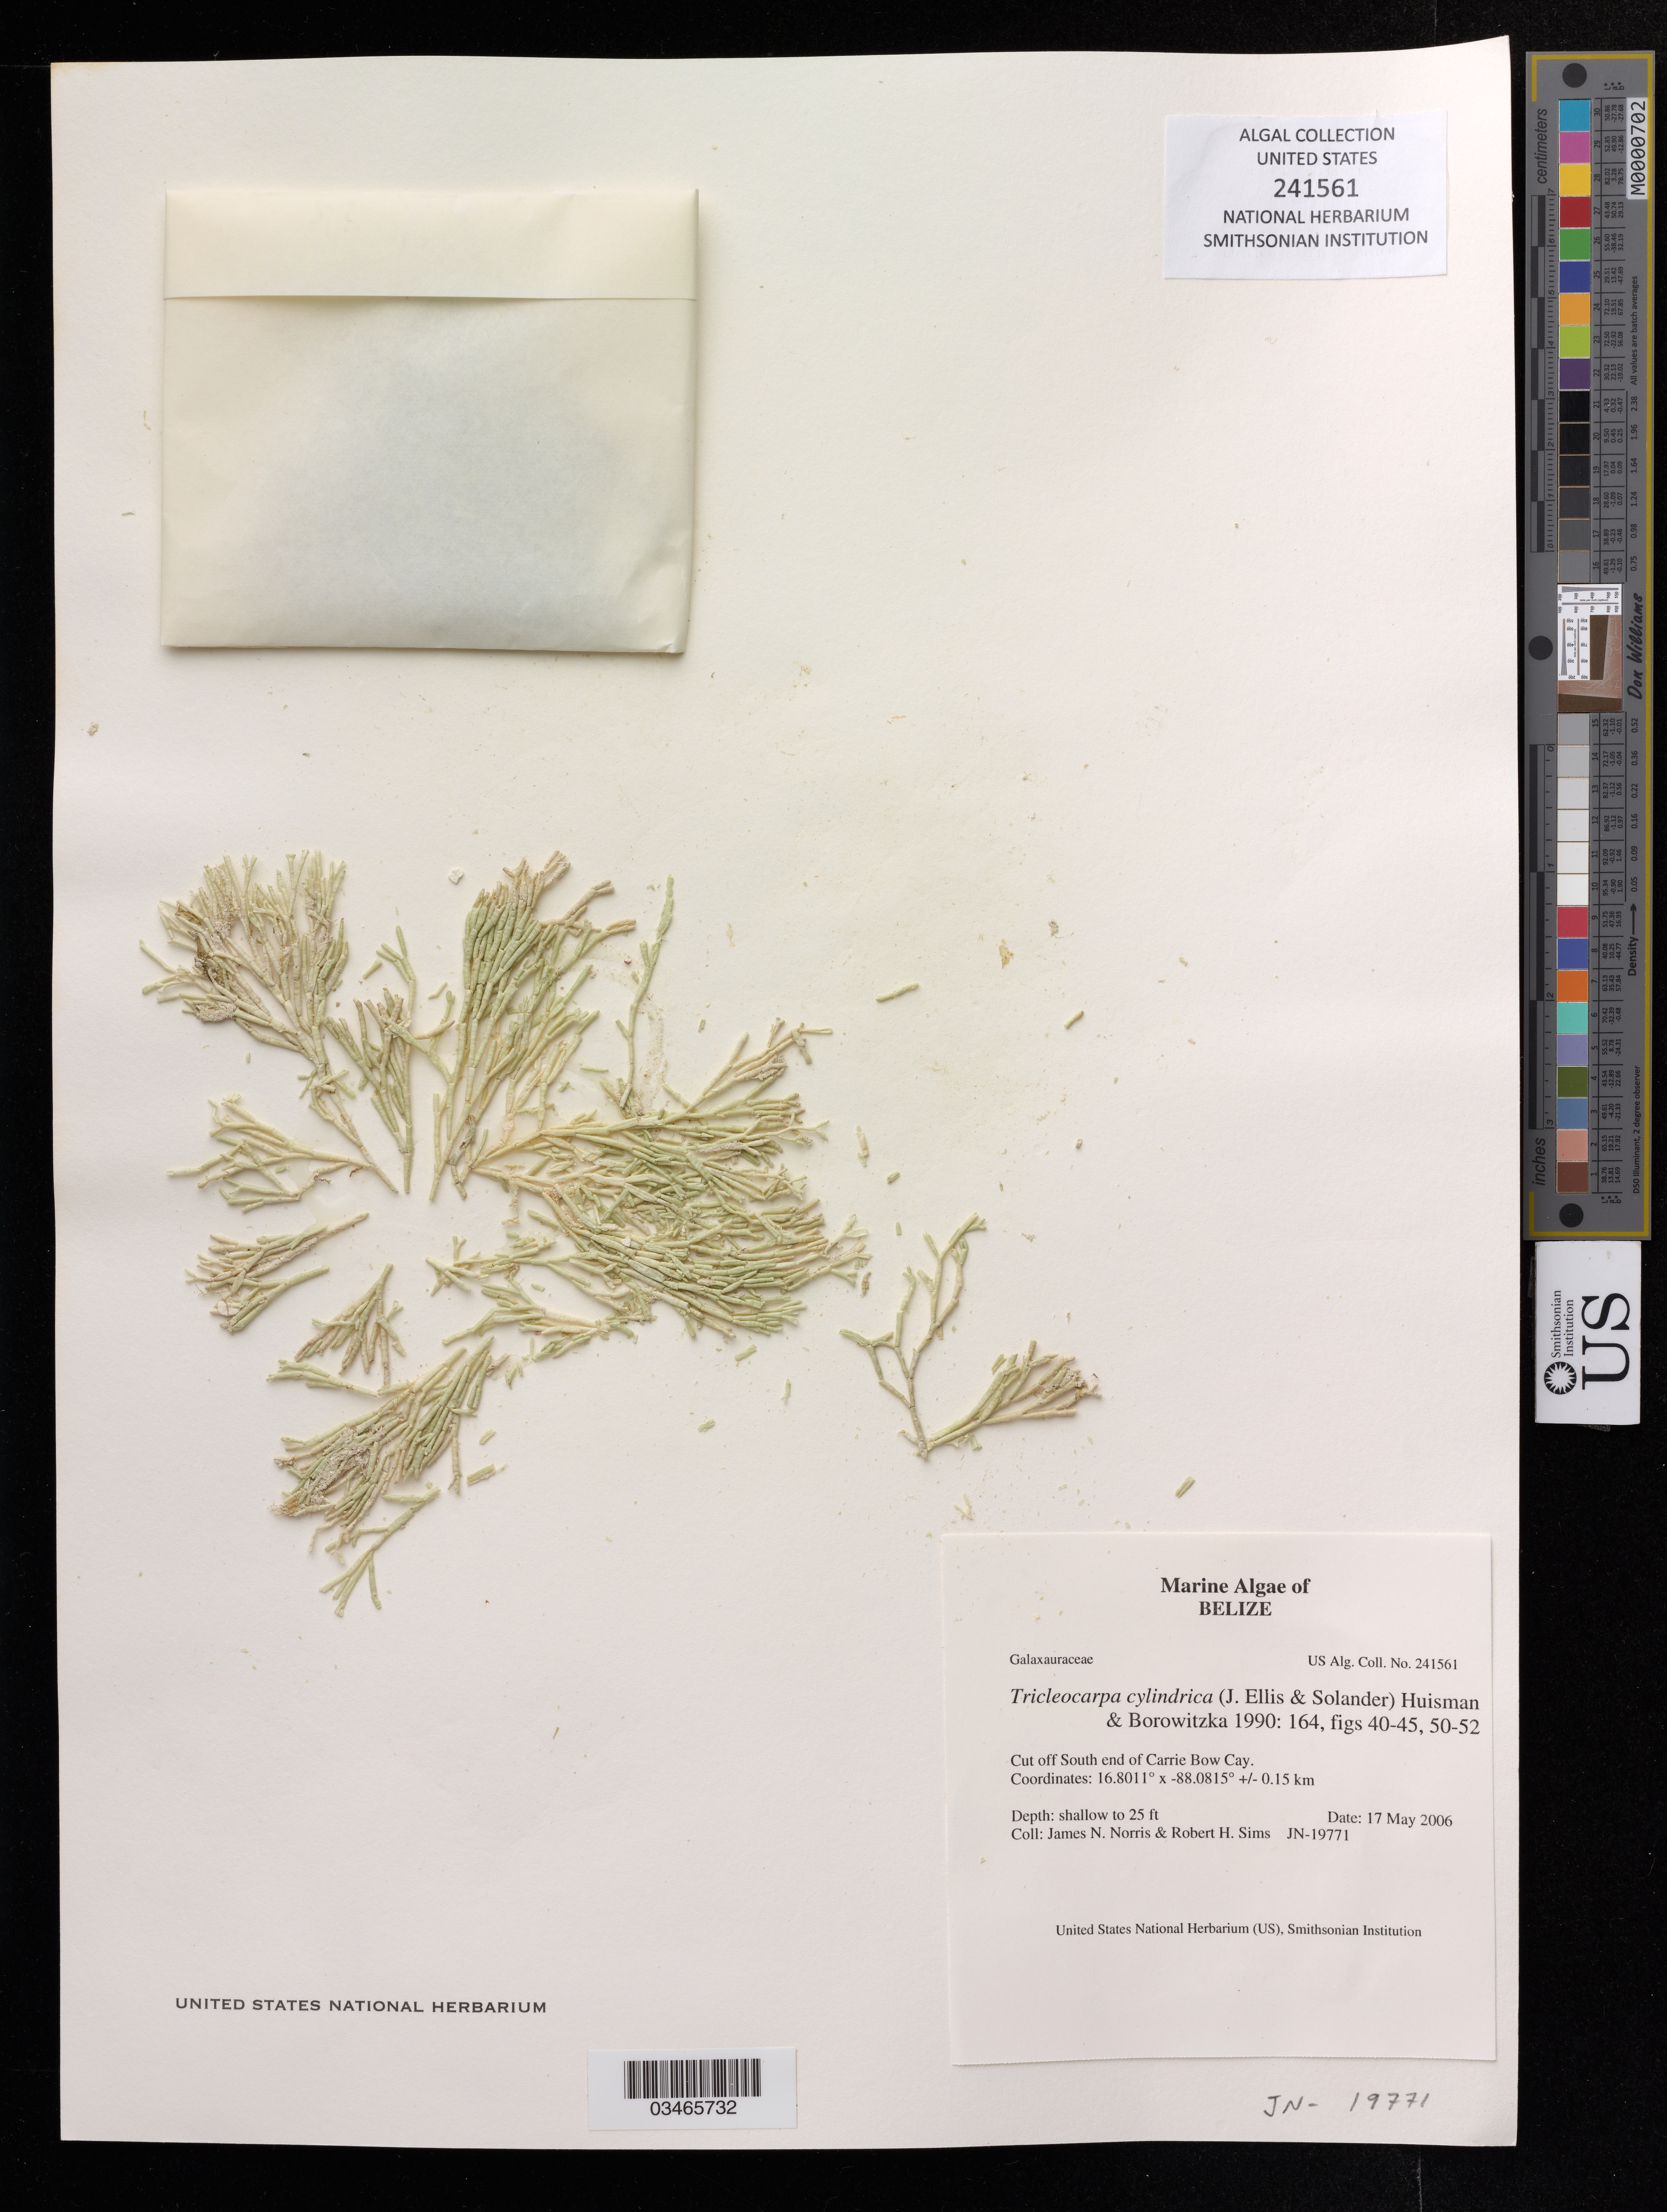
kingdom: Plantae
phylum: Rhodophyta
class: Florideophyceae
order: Nemaliales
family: Galaxauraceae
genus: Tricleocarpa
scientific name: Tricleocarpa cylindrica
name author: (Ellis & Sol.) Huisman & Borowitzka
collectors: J. Norris & R. H. Sims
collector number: JN-19771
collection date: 2006-05-17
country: Belize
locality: Cut off South end of Carrie Bow Cay.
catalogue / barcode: US 241561